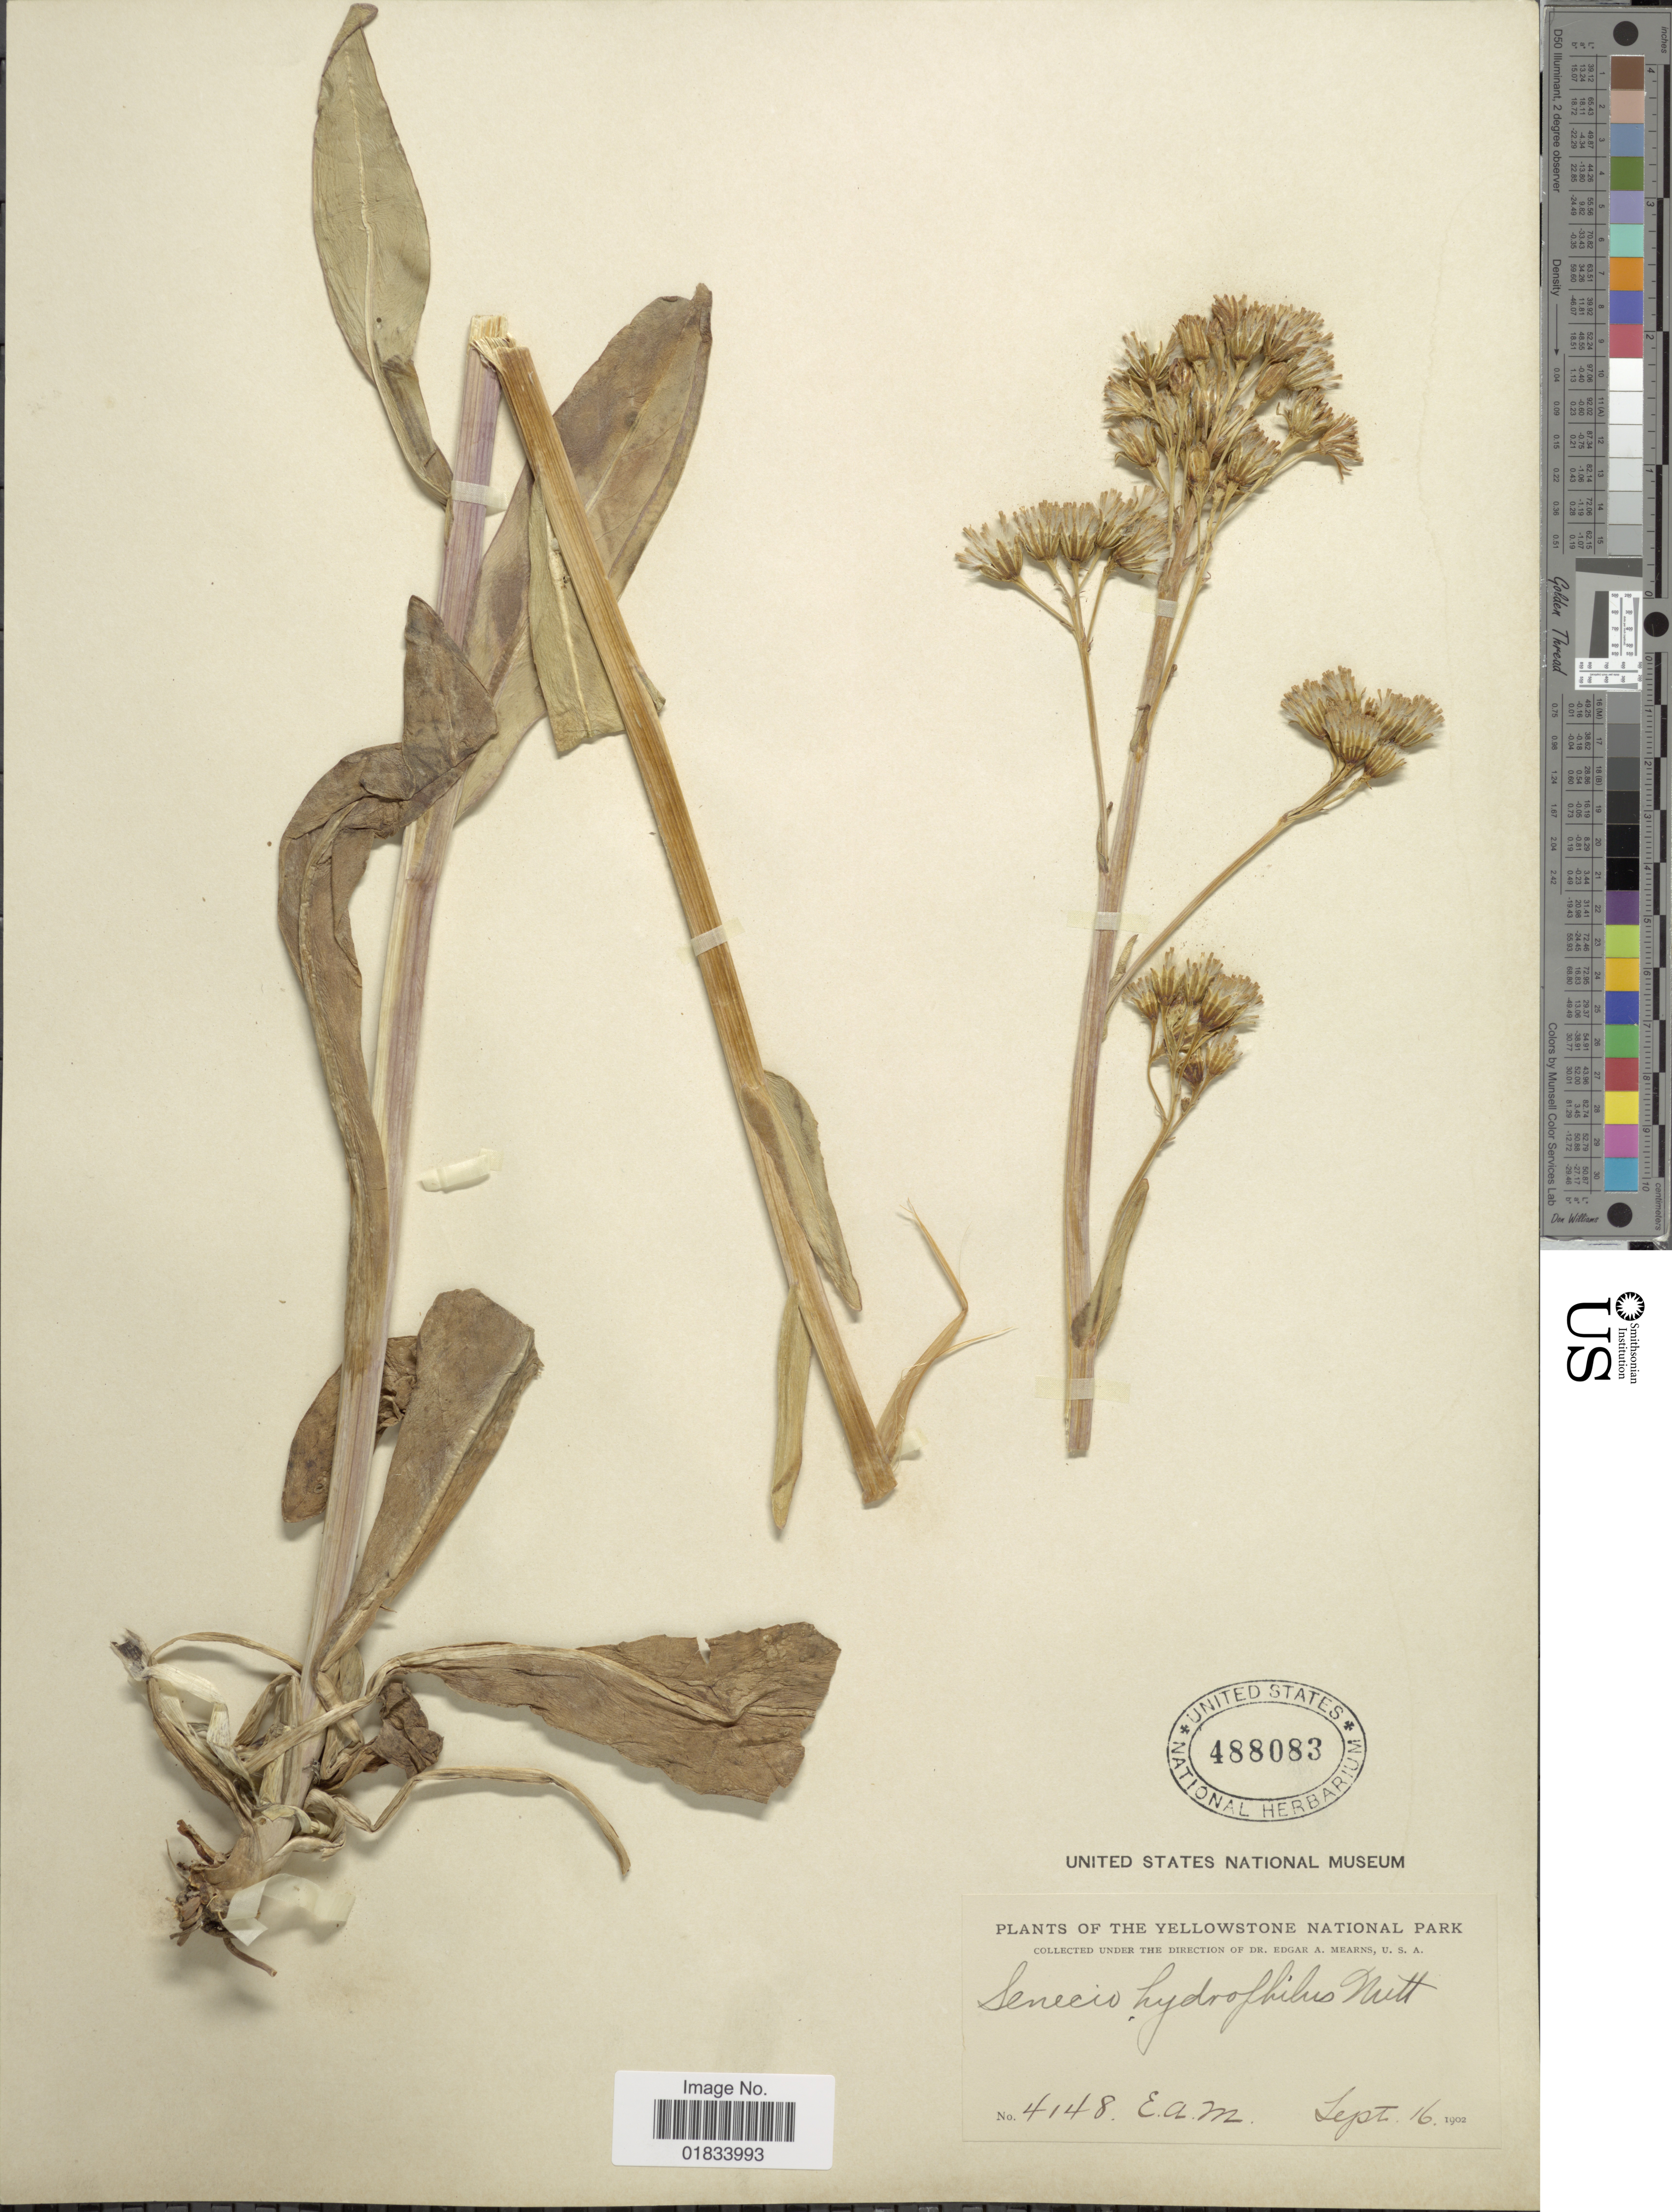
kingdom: Plantae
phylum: Tracheophyta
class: Magnoliopsida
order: Asterales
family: Asteraceae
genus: Senecio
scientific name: Senecio hydrophilus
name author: Nutt.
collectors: E. A. Mearns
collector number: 4148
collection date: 1902-09-16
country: United States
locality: Yellowstone National Park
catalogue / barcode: US 488083